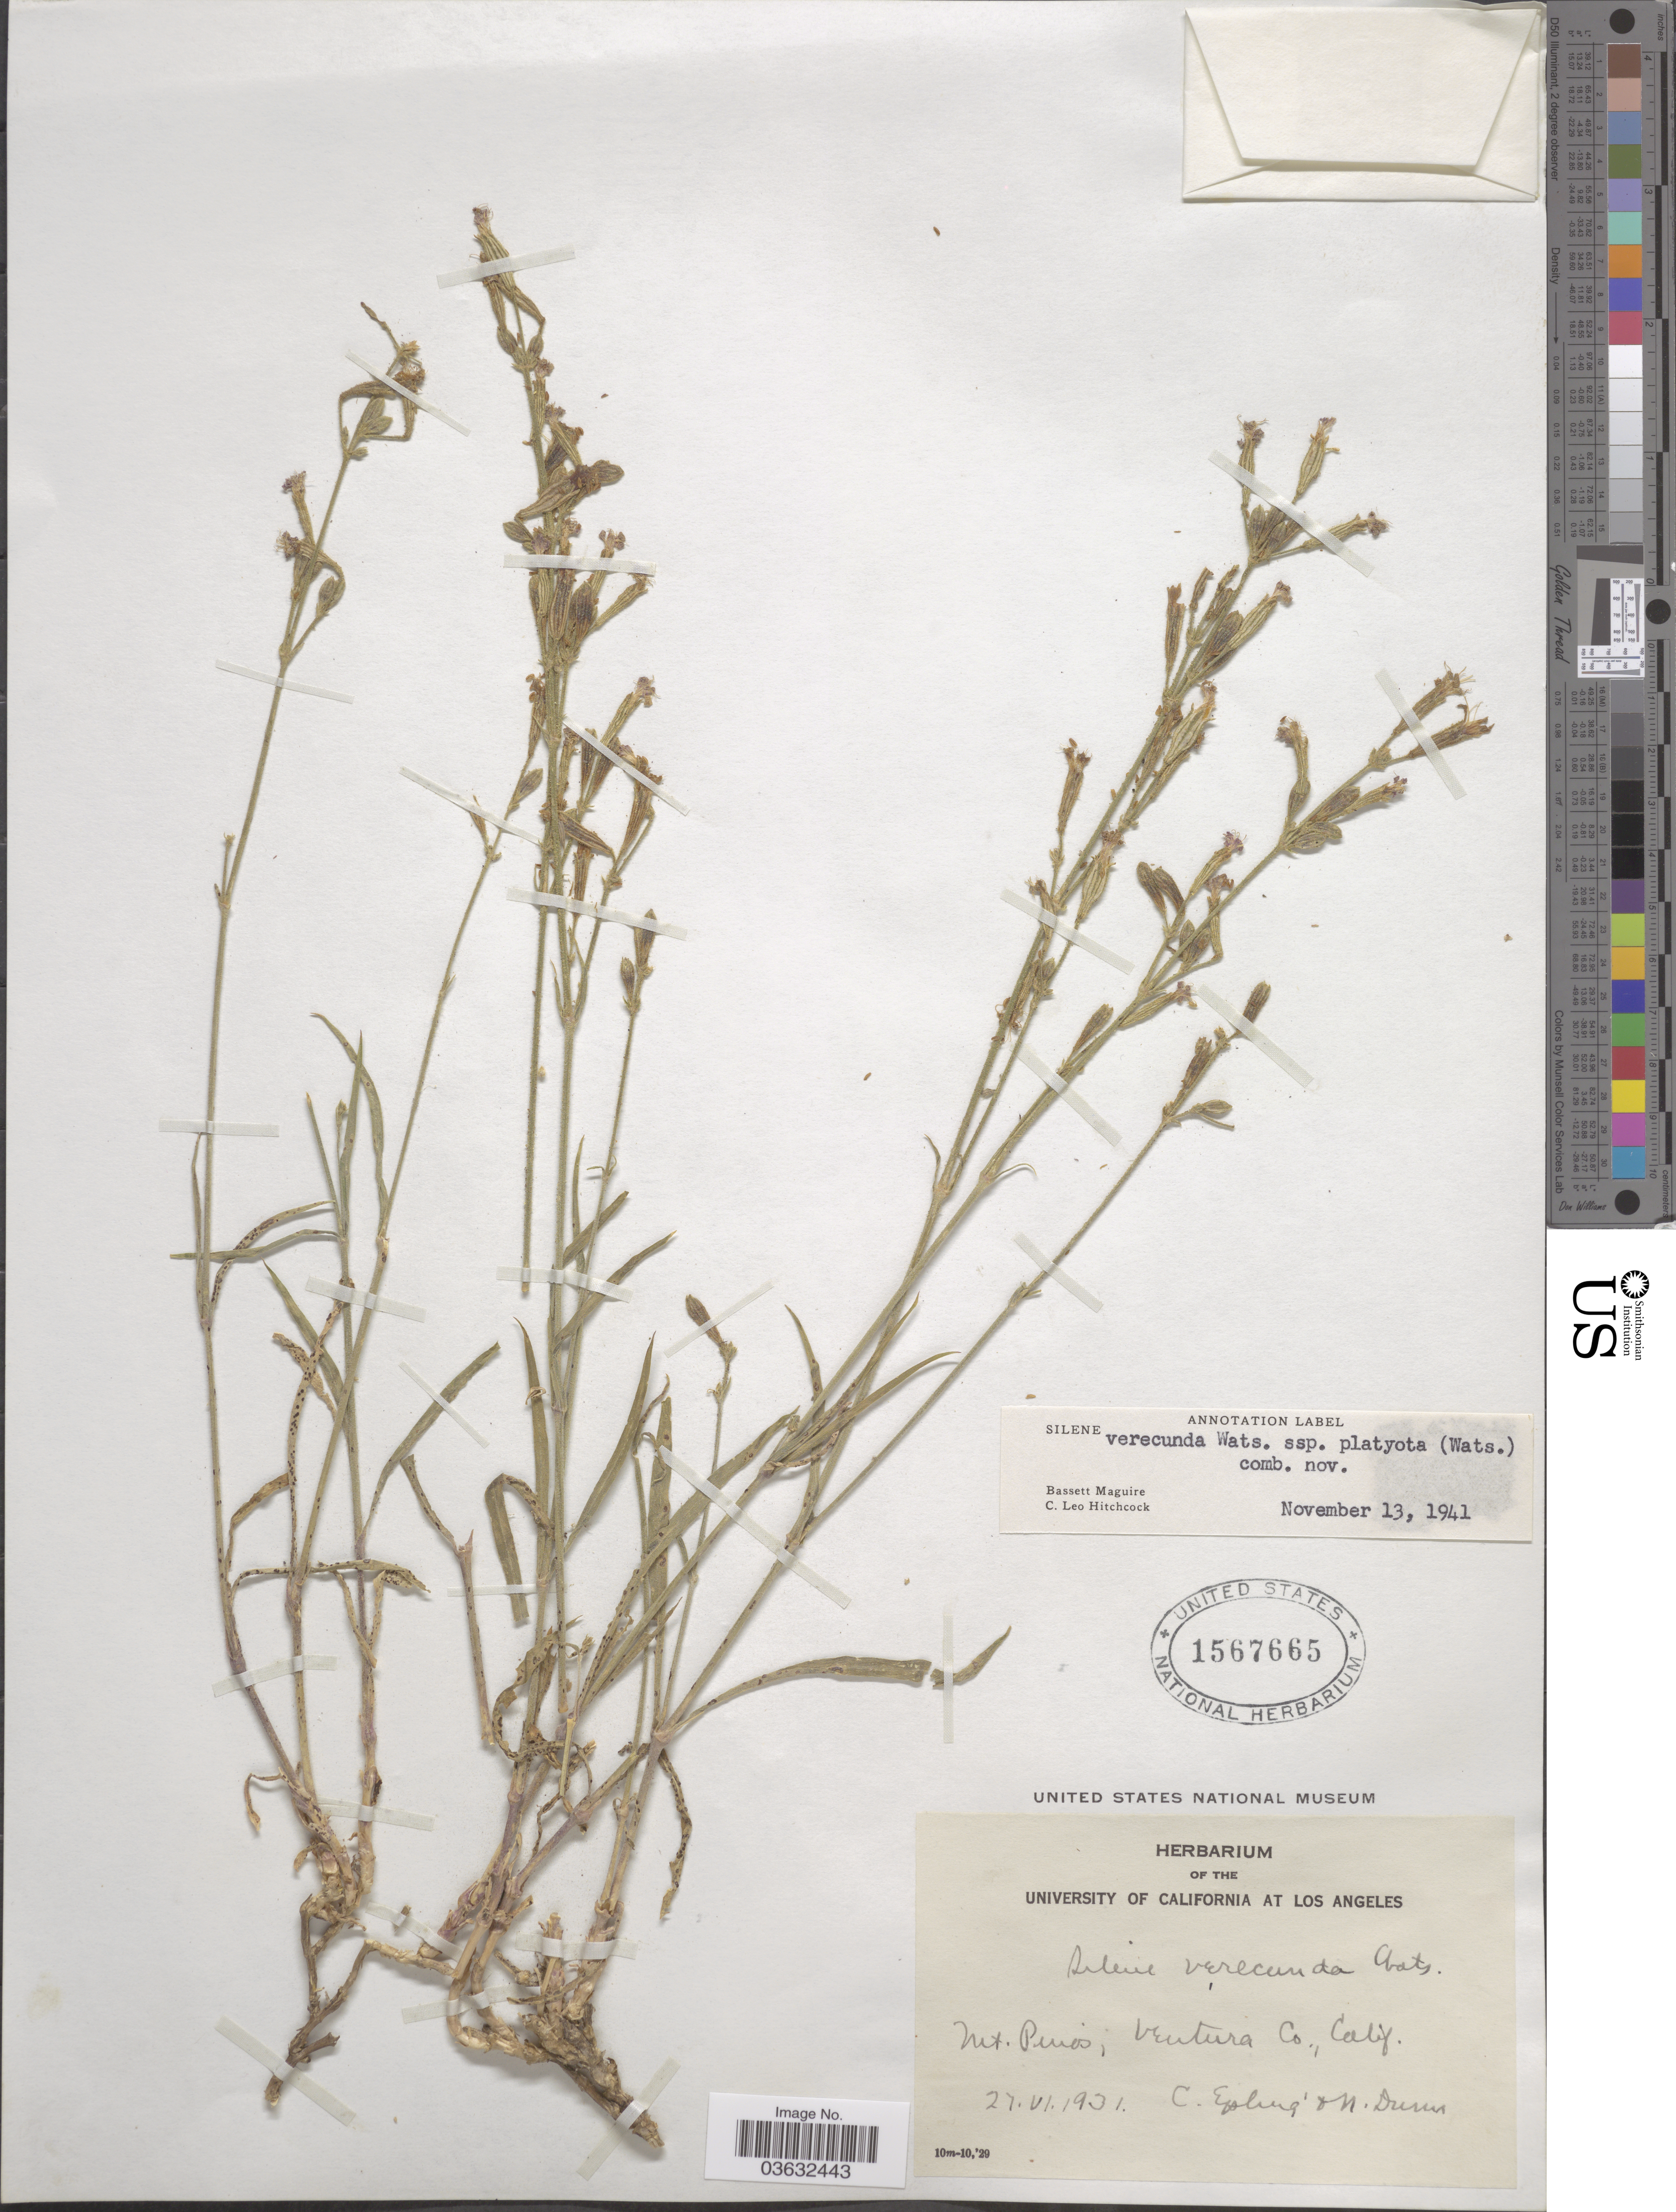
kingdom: Plantae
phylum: Tracheophyta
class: Magnoliopsida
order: Caryophyllales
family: Caryophyllaceae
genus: Silene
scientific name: Silene verecunda subsp. platyota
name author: (S. Watson) C.L. Hitchc. & Maguire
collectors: C. C. Epling & Collector illegible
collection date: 1931-06-27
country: United States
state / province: California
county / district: Ventura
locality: Mt. Pinos, Ventura Co.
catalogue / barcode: US 1567665